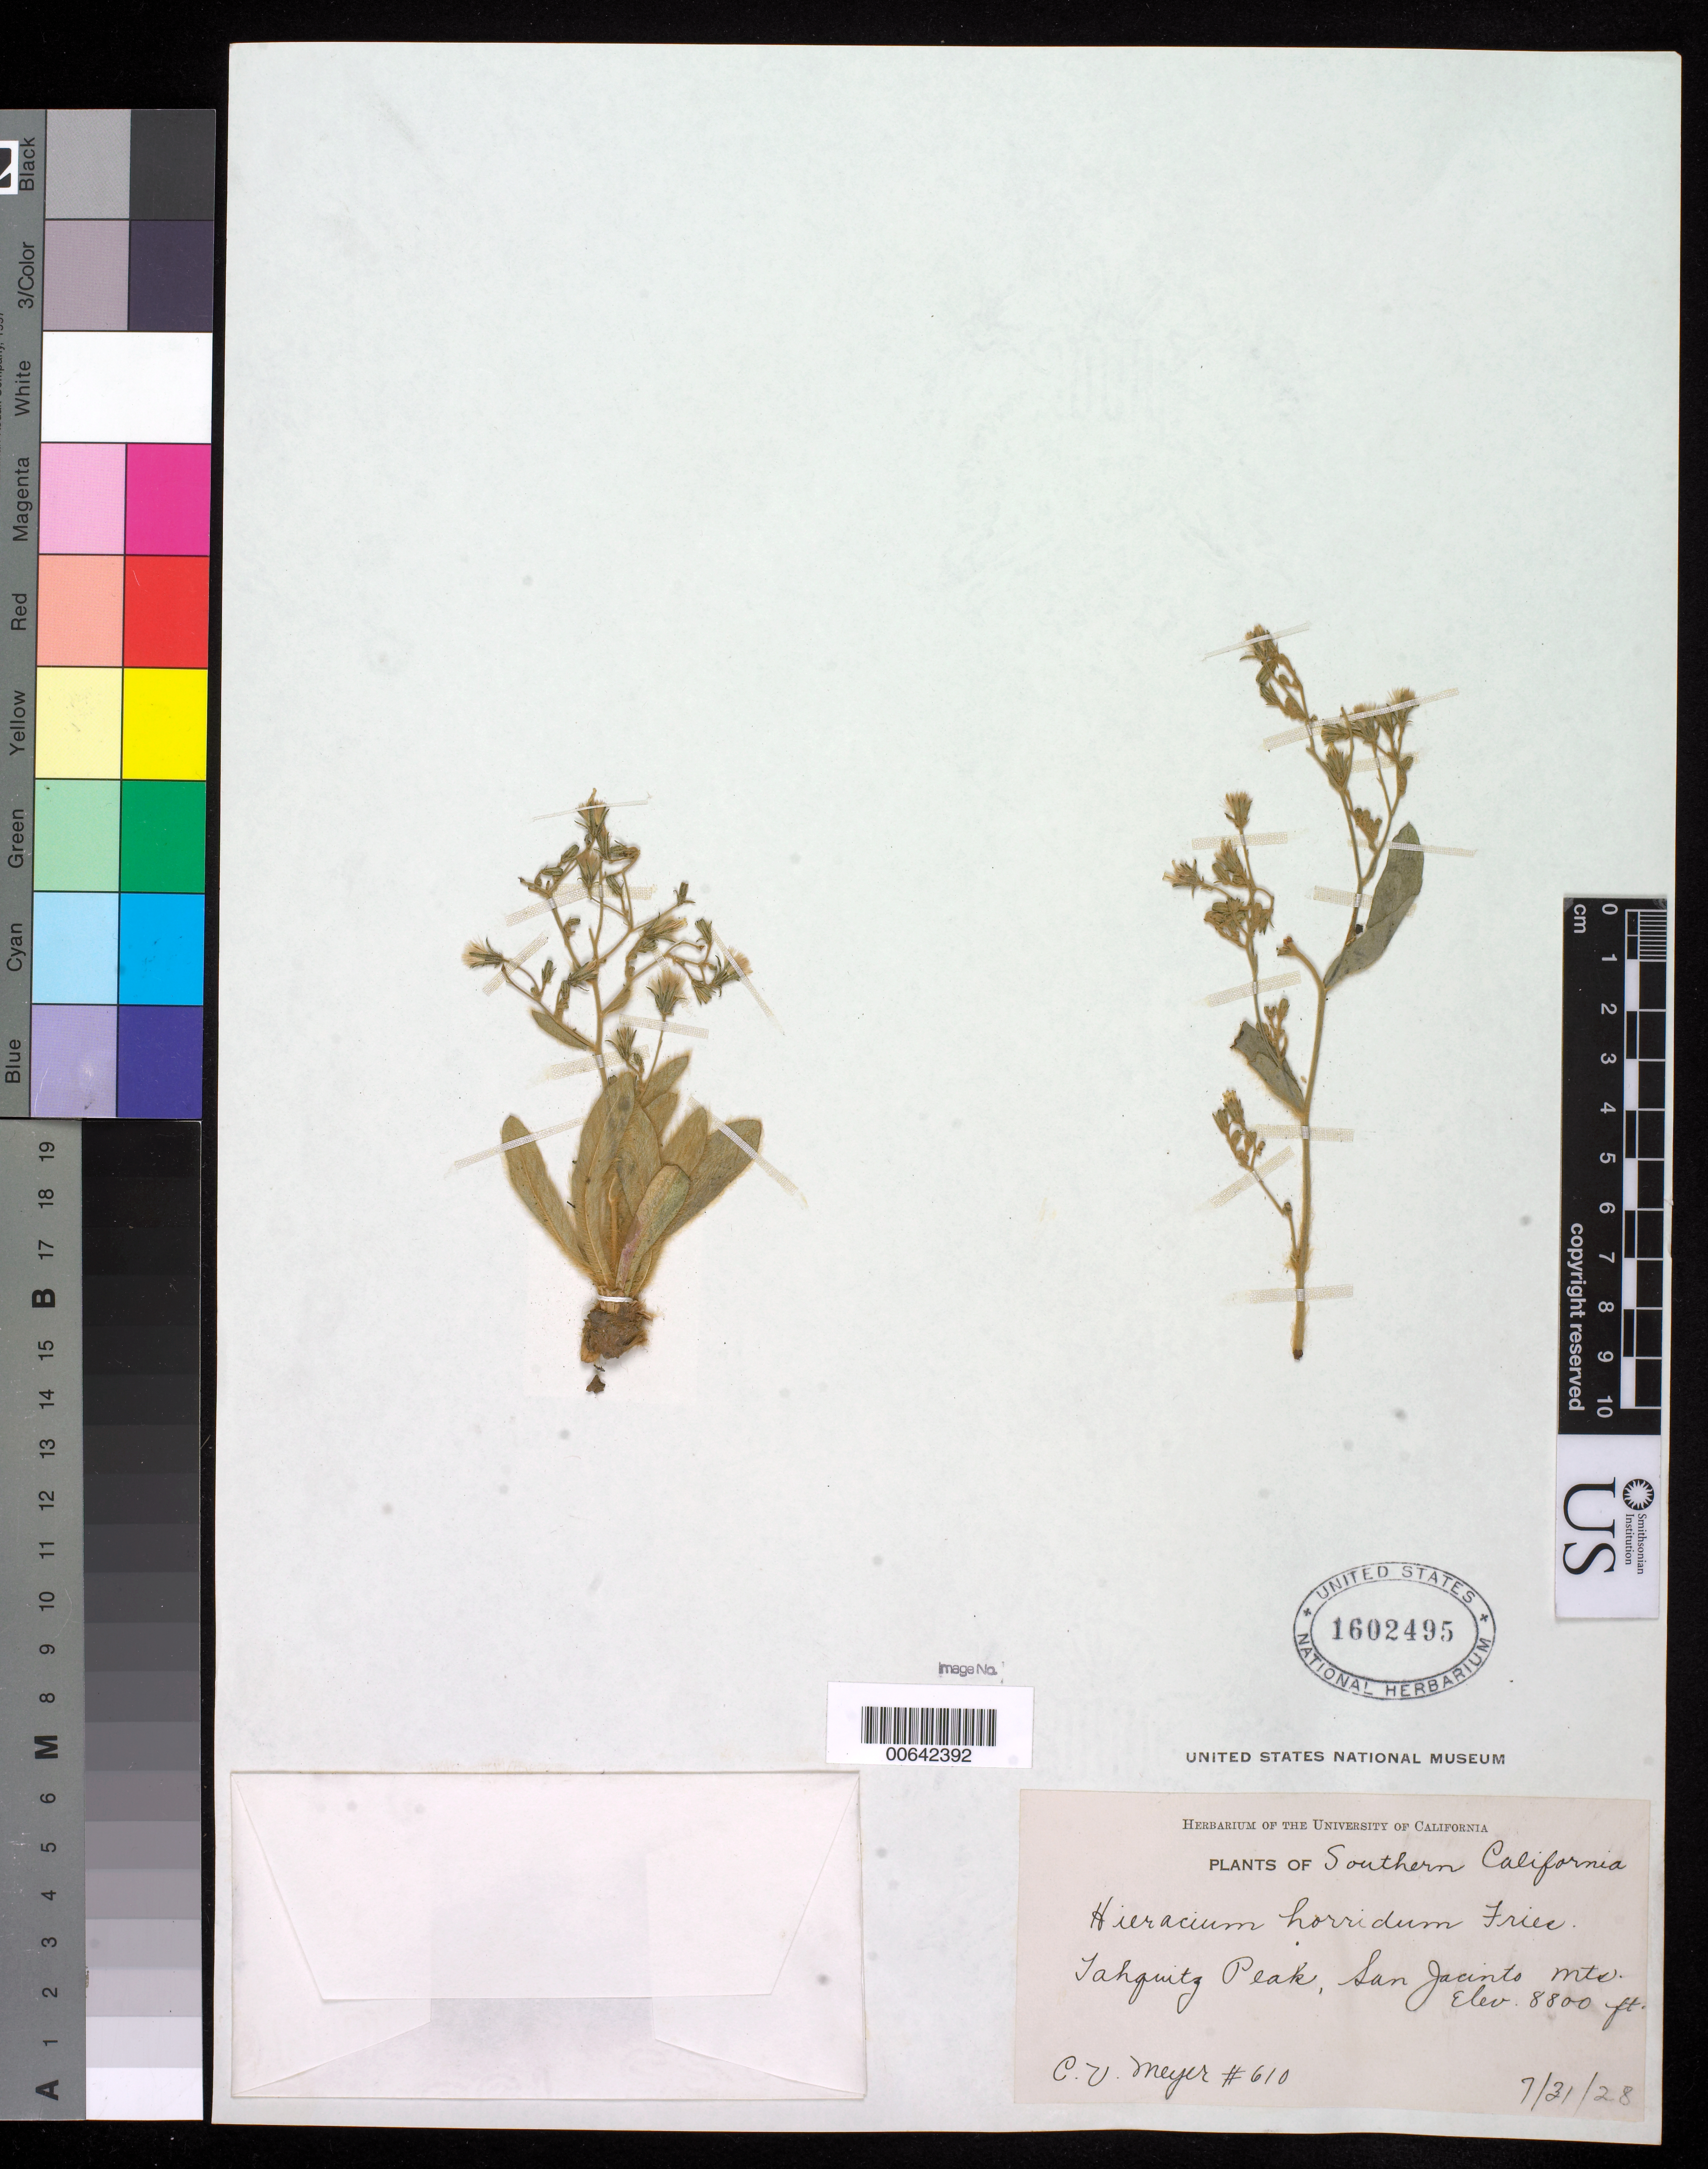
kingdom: Plantae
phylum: Tracheophyta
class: Magnoliopsida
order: Asterales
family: Asteraceae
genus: Hieracium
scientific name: Hieracium horridum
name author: Fr.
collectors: C. V. Meyer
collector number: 610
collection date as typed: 31 Jul 1928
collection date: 1928-07-31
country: United States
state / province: California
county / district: Riverside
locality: Tahquitz Peak, San Jacinto Mts.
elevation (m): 2682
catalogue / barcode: US 1602495